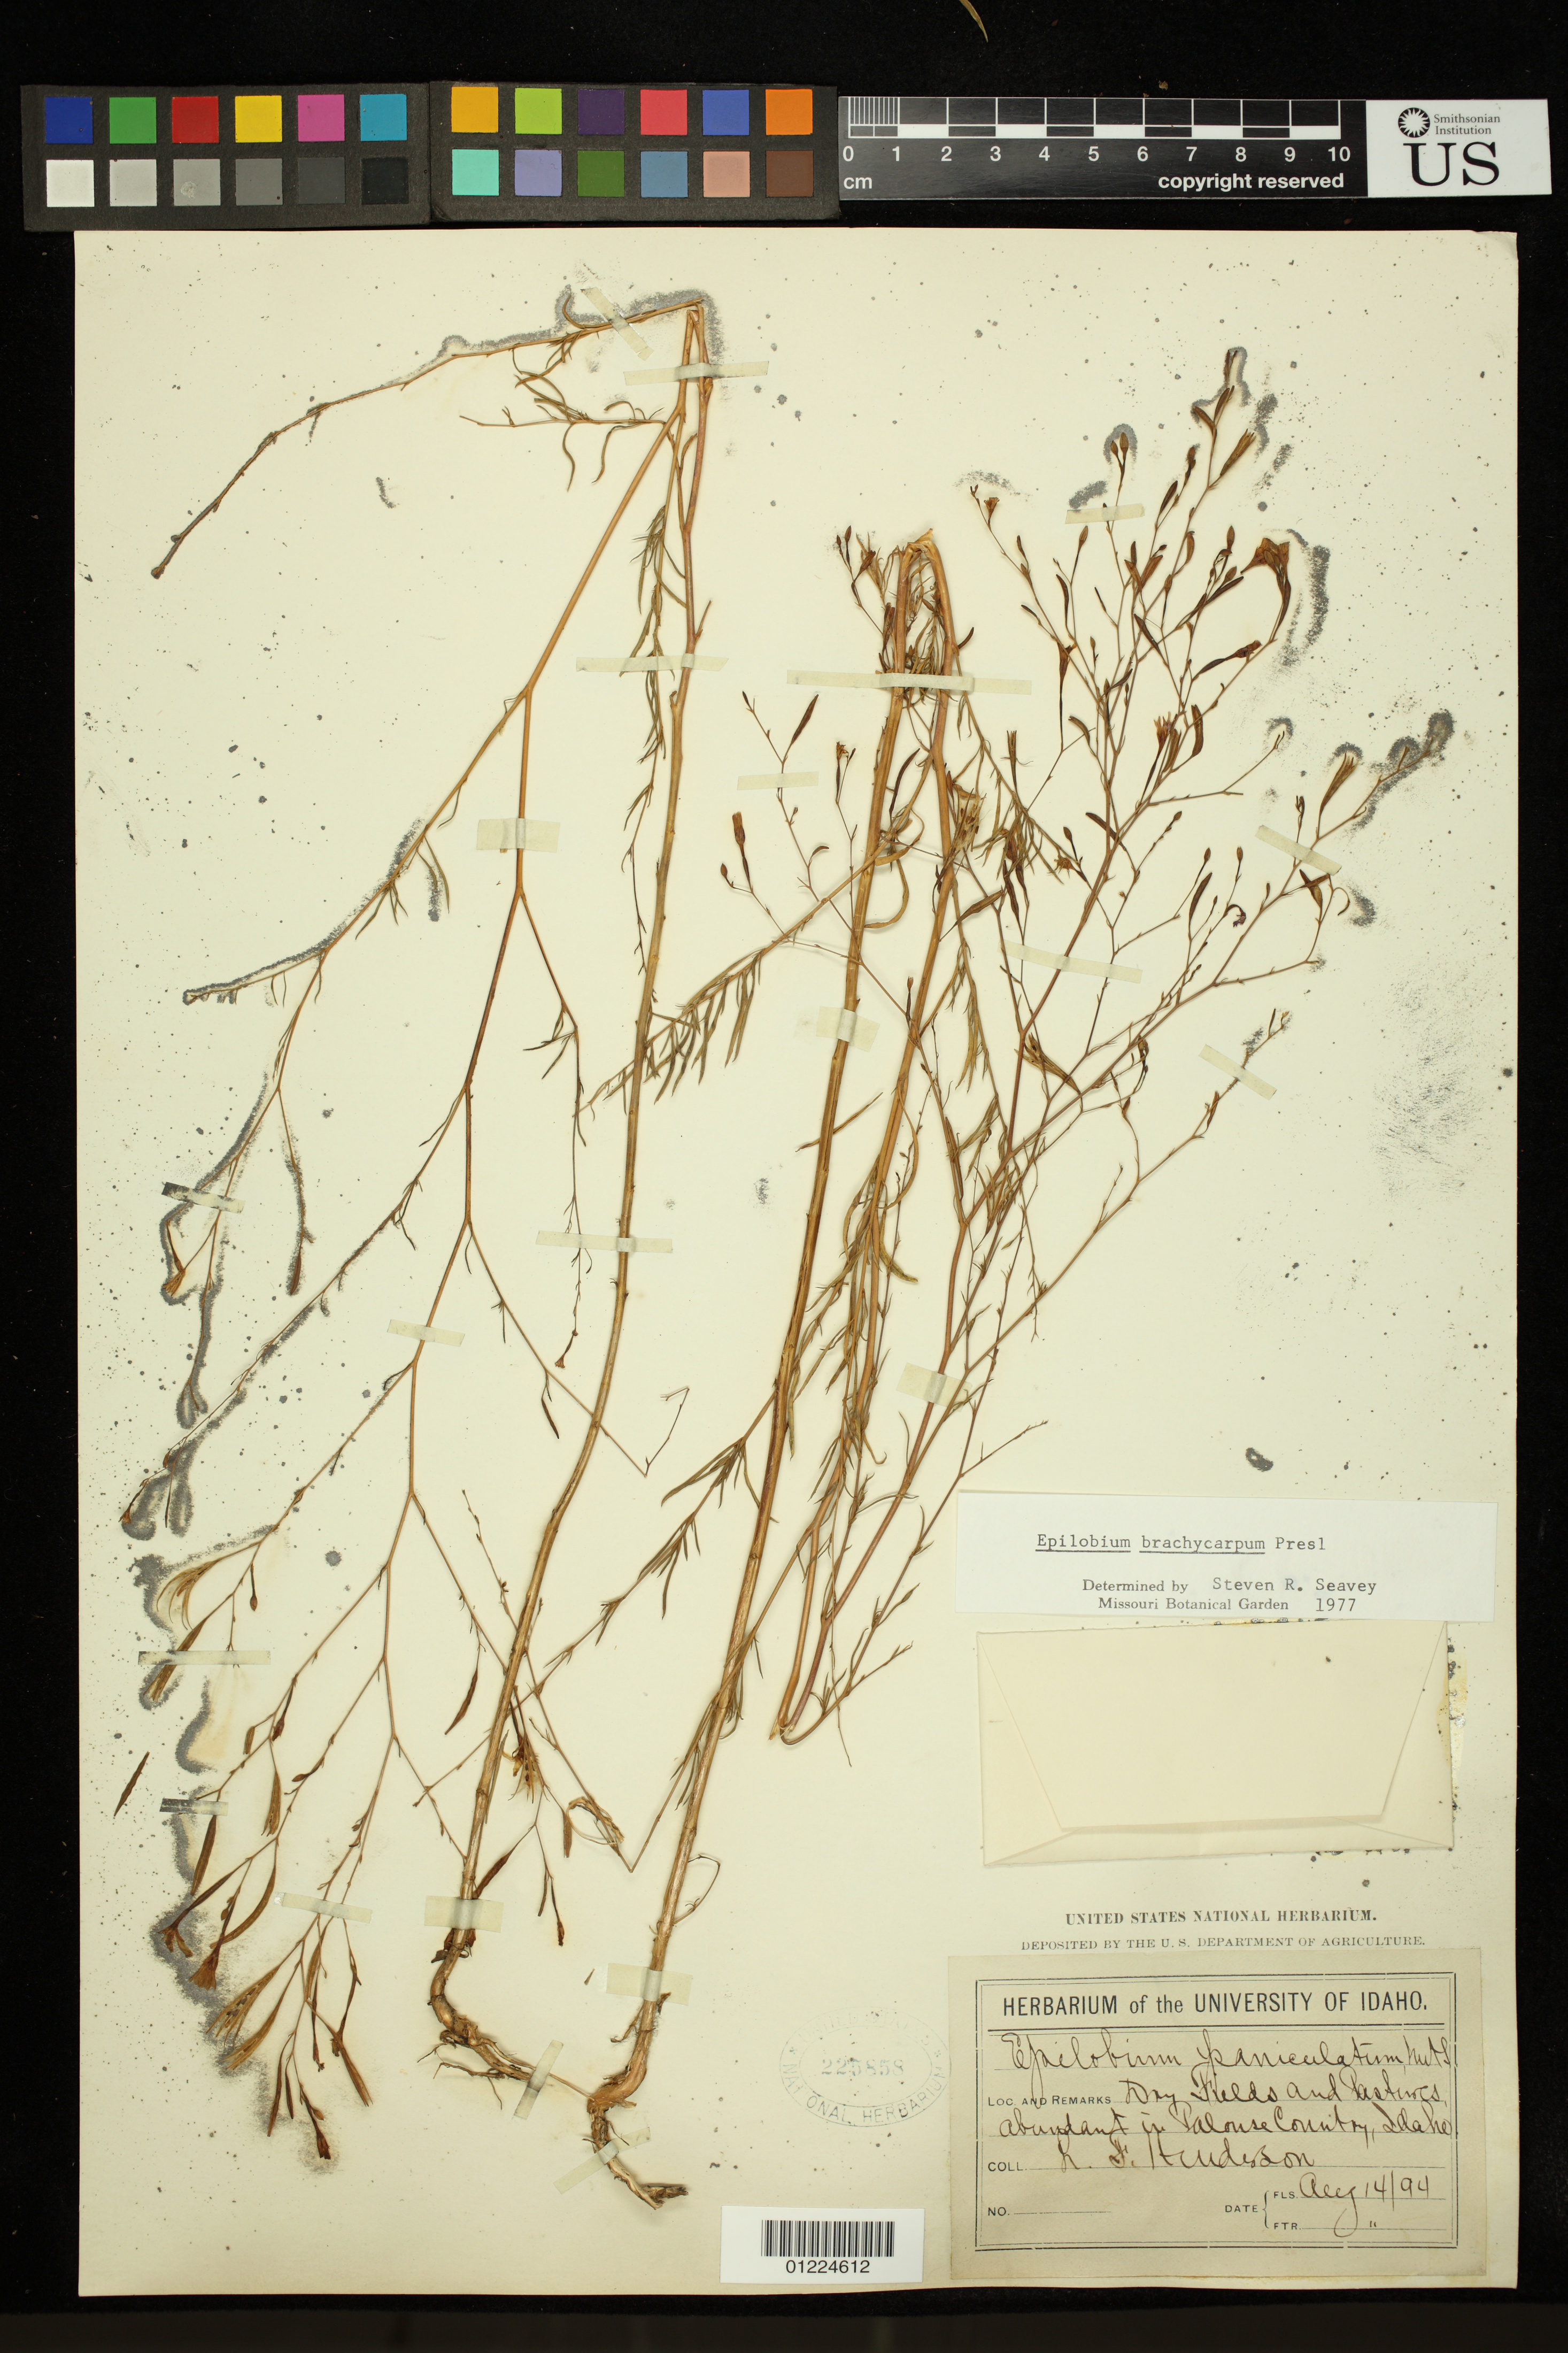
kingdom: Plantae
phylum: Tracheophyta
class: Magnoliopsida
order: Myrtales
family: Onagraceae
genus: Epilobium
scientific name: Epilobium brachycarpum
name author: C. Presl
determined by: Seavey, S. R.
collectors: L. F. Henderson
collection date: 1894-08-14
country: United States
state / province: Idaho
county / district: Palouse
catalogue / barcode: US 225858